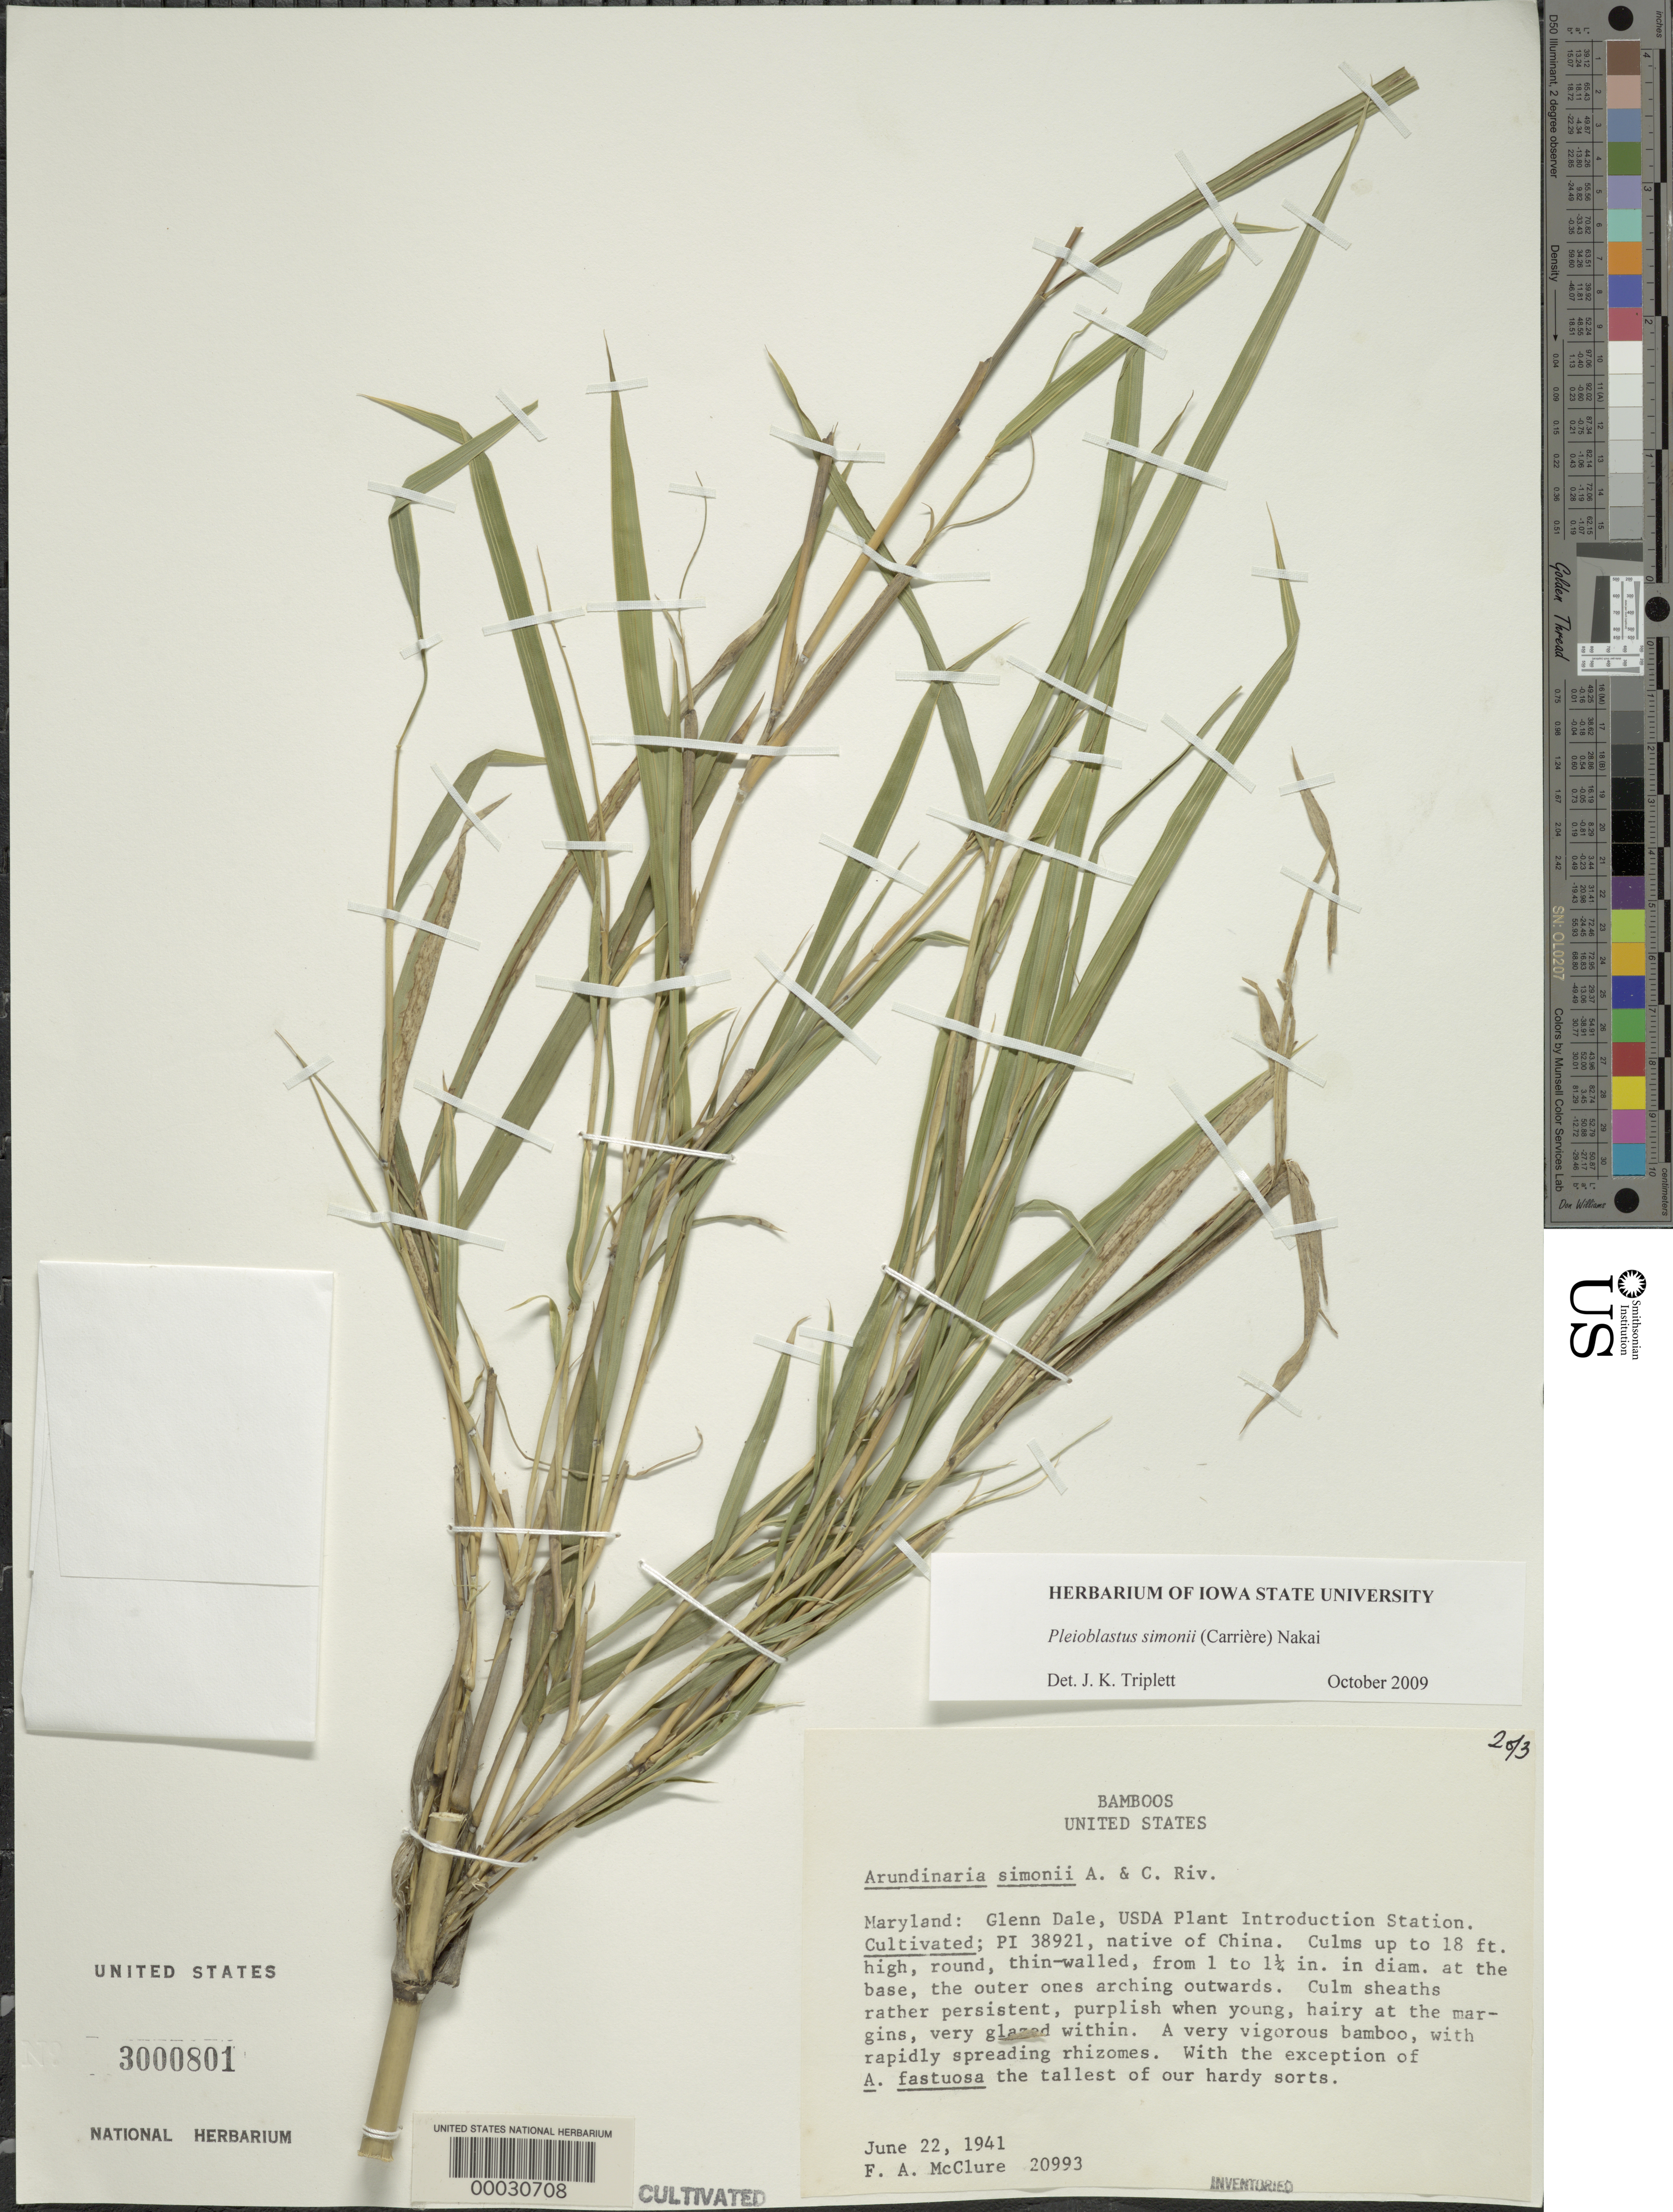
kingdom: Plantae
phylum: Tracheophyta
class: Liliopsida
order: Poales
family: Poaceae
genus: Pleioblastus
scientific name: Pleioblastus simonii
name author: (Carrière) Nakai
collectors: F. A. McClure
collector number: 20993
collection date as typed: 22 Jun 1941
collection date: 1941-06-22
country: United States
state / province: Maryland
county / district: Prince George's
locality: Usda plant introduction station glenn dale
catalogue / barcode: US 3000801